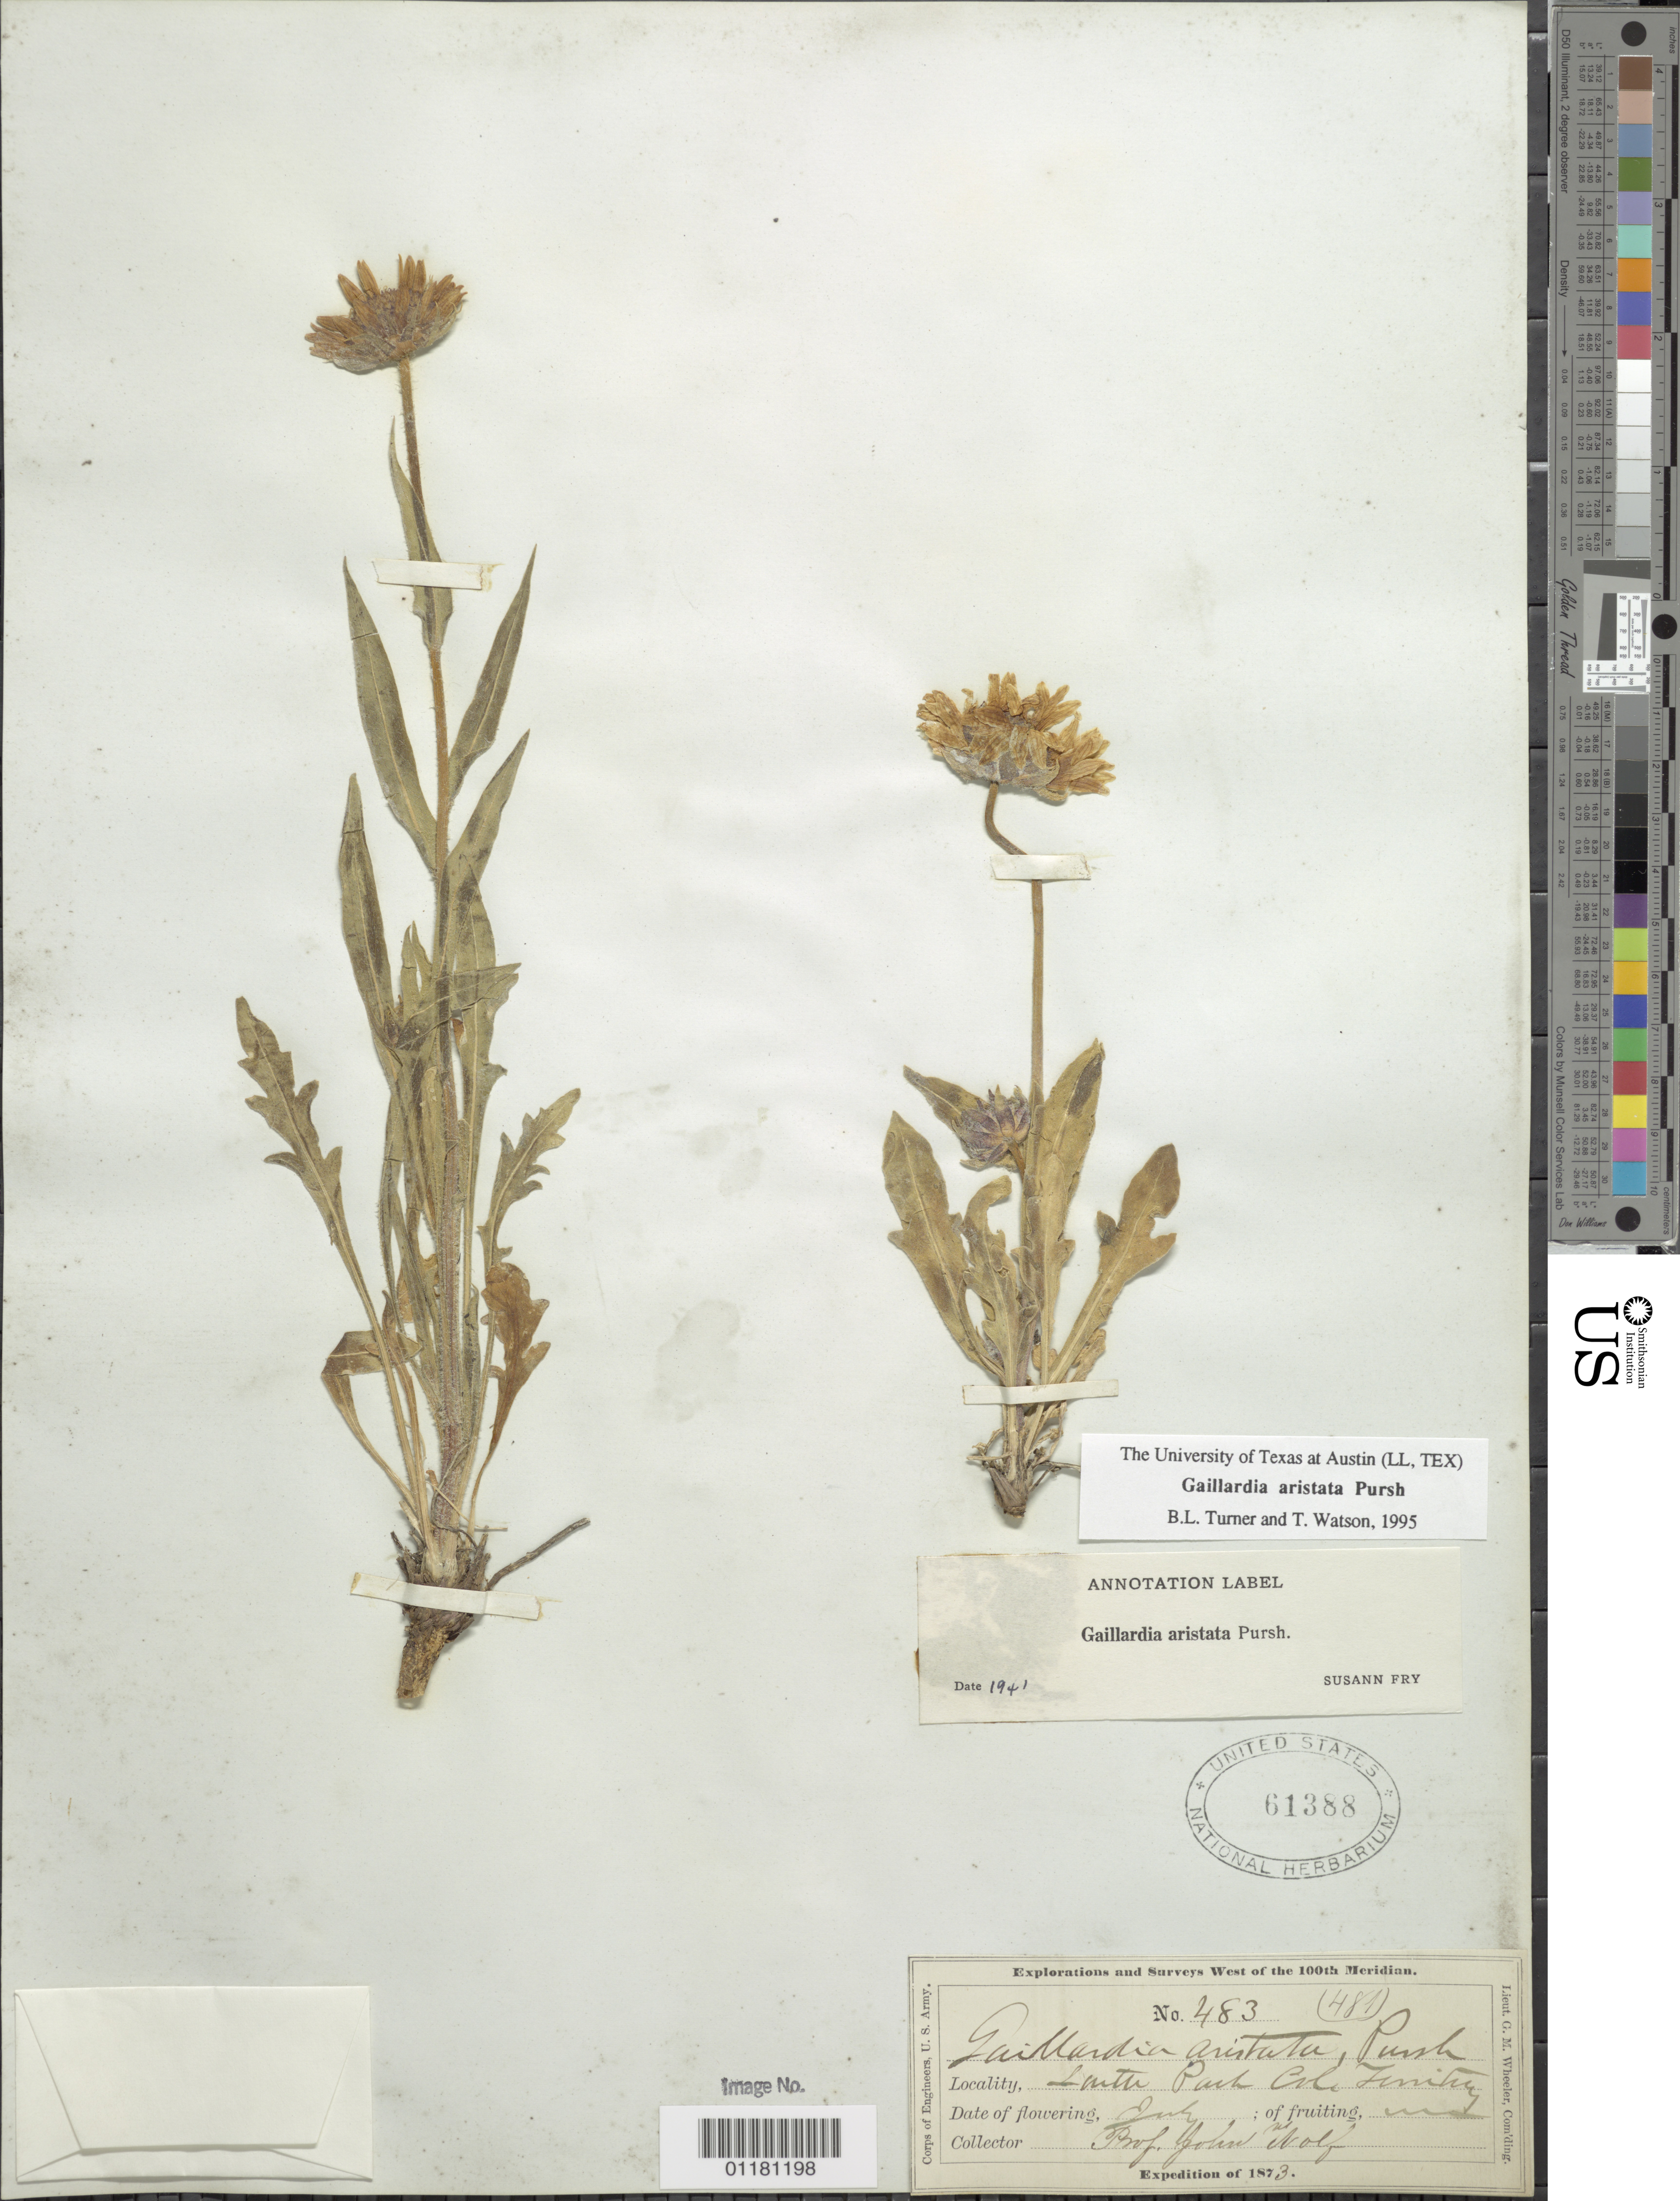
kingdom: Plantae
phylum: Tracheophyta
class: Magnoliopsida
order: Asterales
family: Asteraceae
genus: Gaillardia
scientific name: Gaillardia aristata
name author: Pursh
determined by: Turner, B. L.; Watson, T.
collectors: J. Wolf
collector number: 483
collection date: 1873-07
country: United States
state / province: Colorado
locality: South Park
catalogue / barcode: US 61388